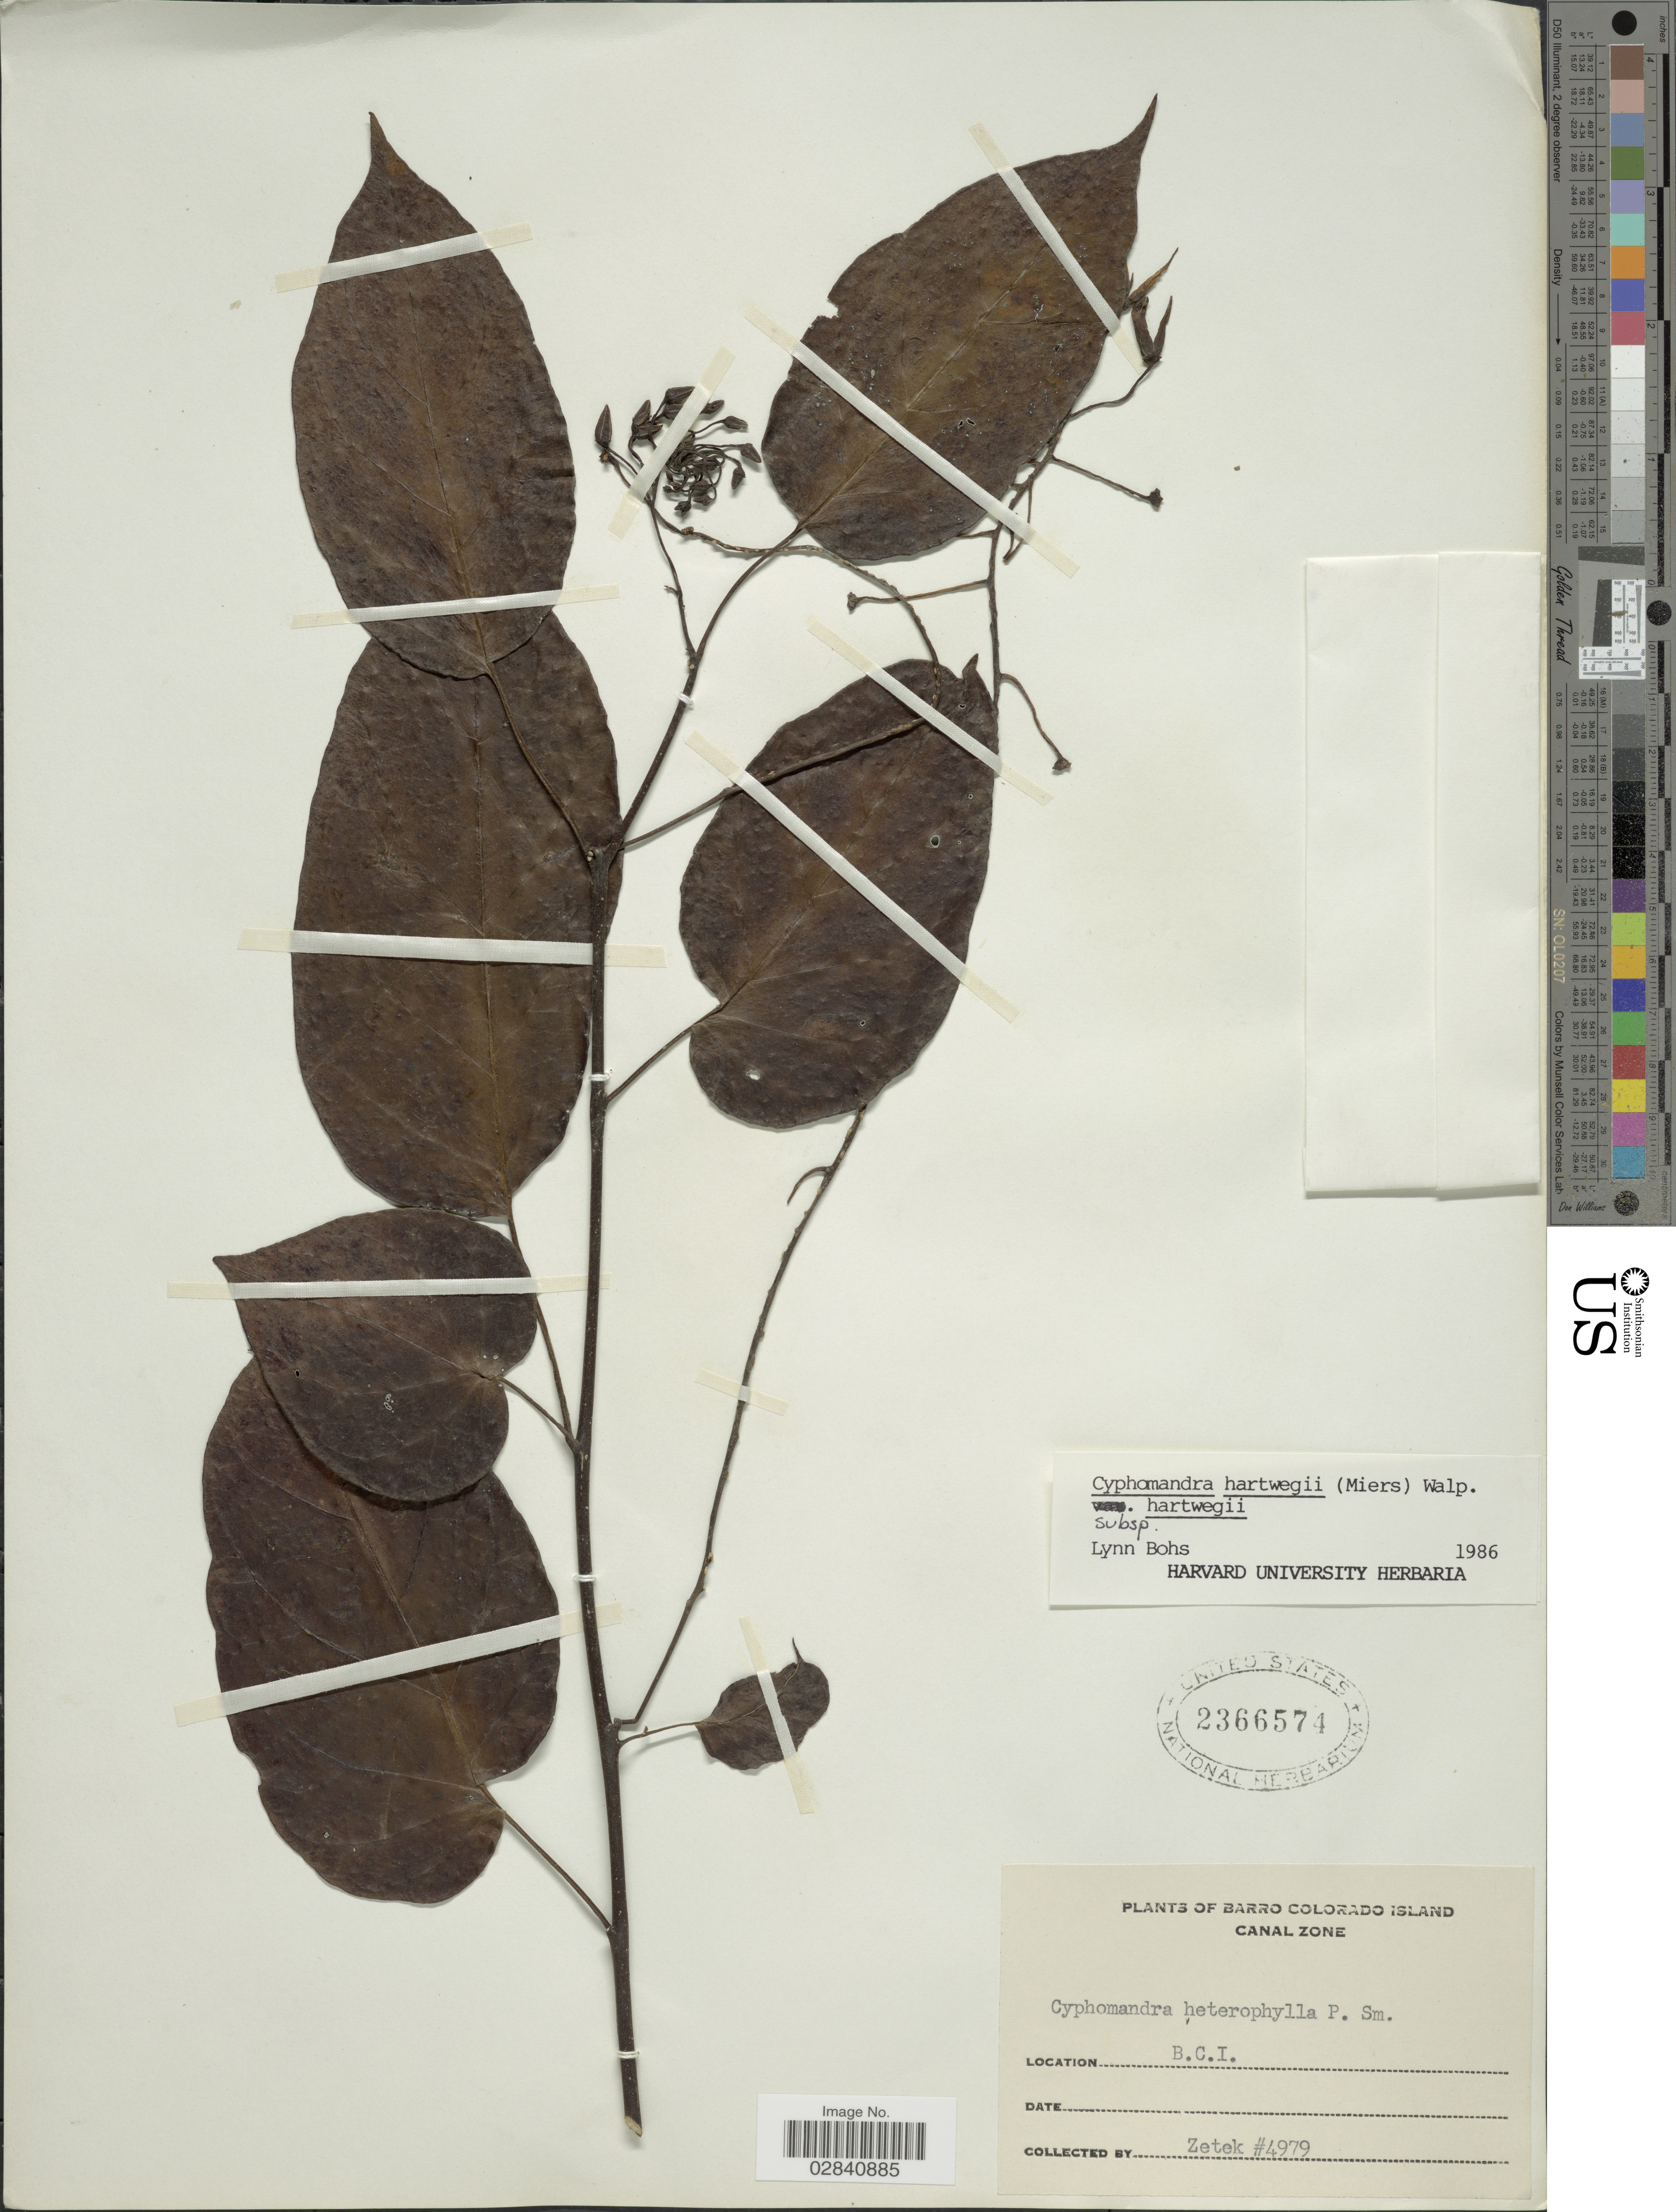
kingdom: Plantae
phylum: Tracheophyta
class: Magnoliopsida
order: Solanales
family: Solanaceae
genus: Cyphomandra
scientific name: Cyphomandra hartwegii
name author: (Miers) Sendtn. ex Walp.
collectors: -. Zetek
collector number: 4979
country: Panama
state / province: Panamá Oeste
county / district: Canal Zone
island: Barro Colorado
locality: Barro Colorado Island. B.C.I.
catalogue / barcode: US 2366574